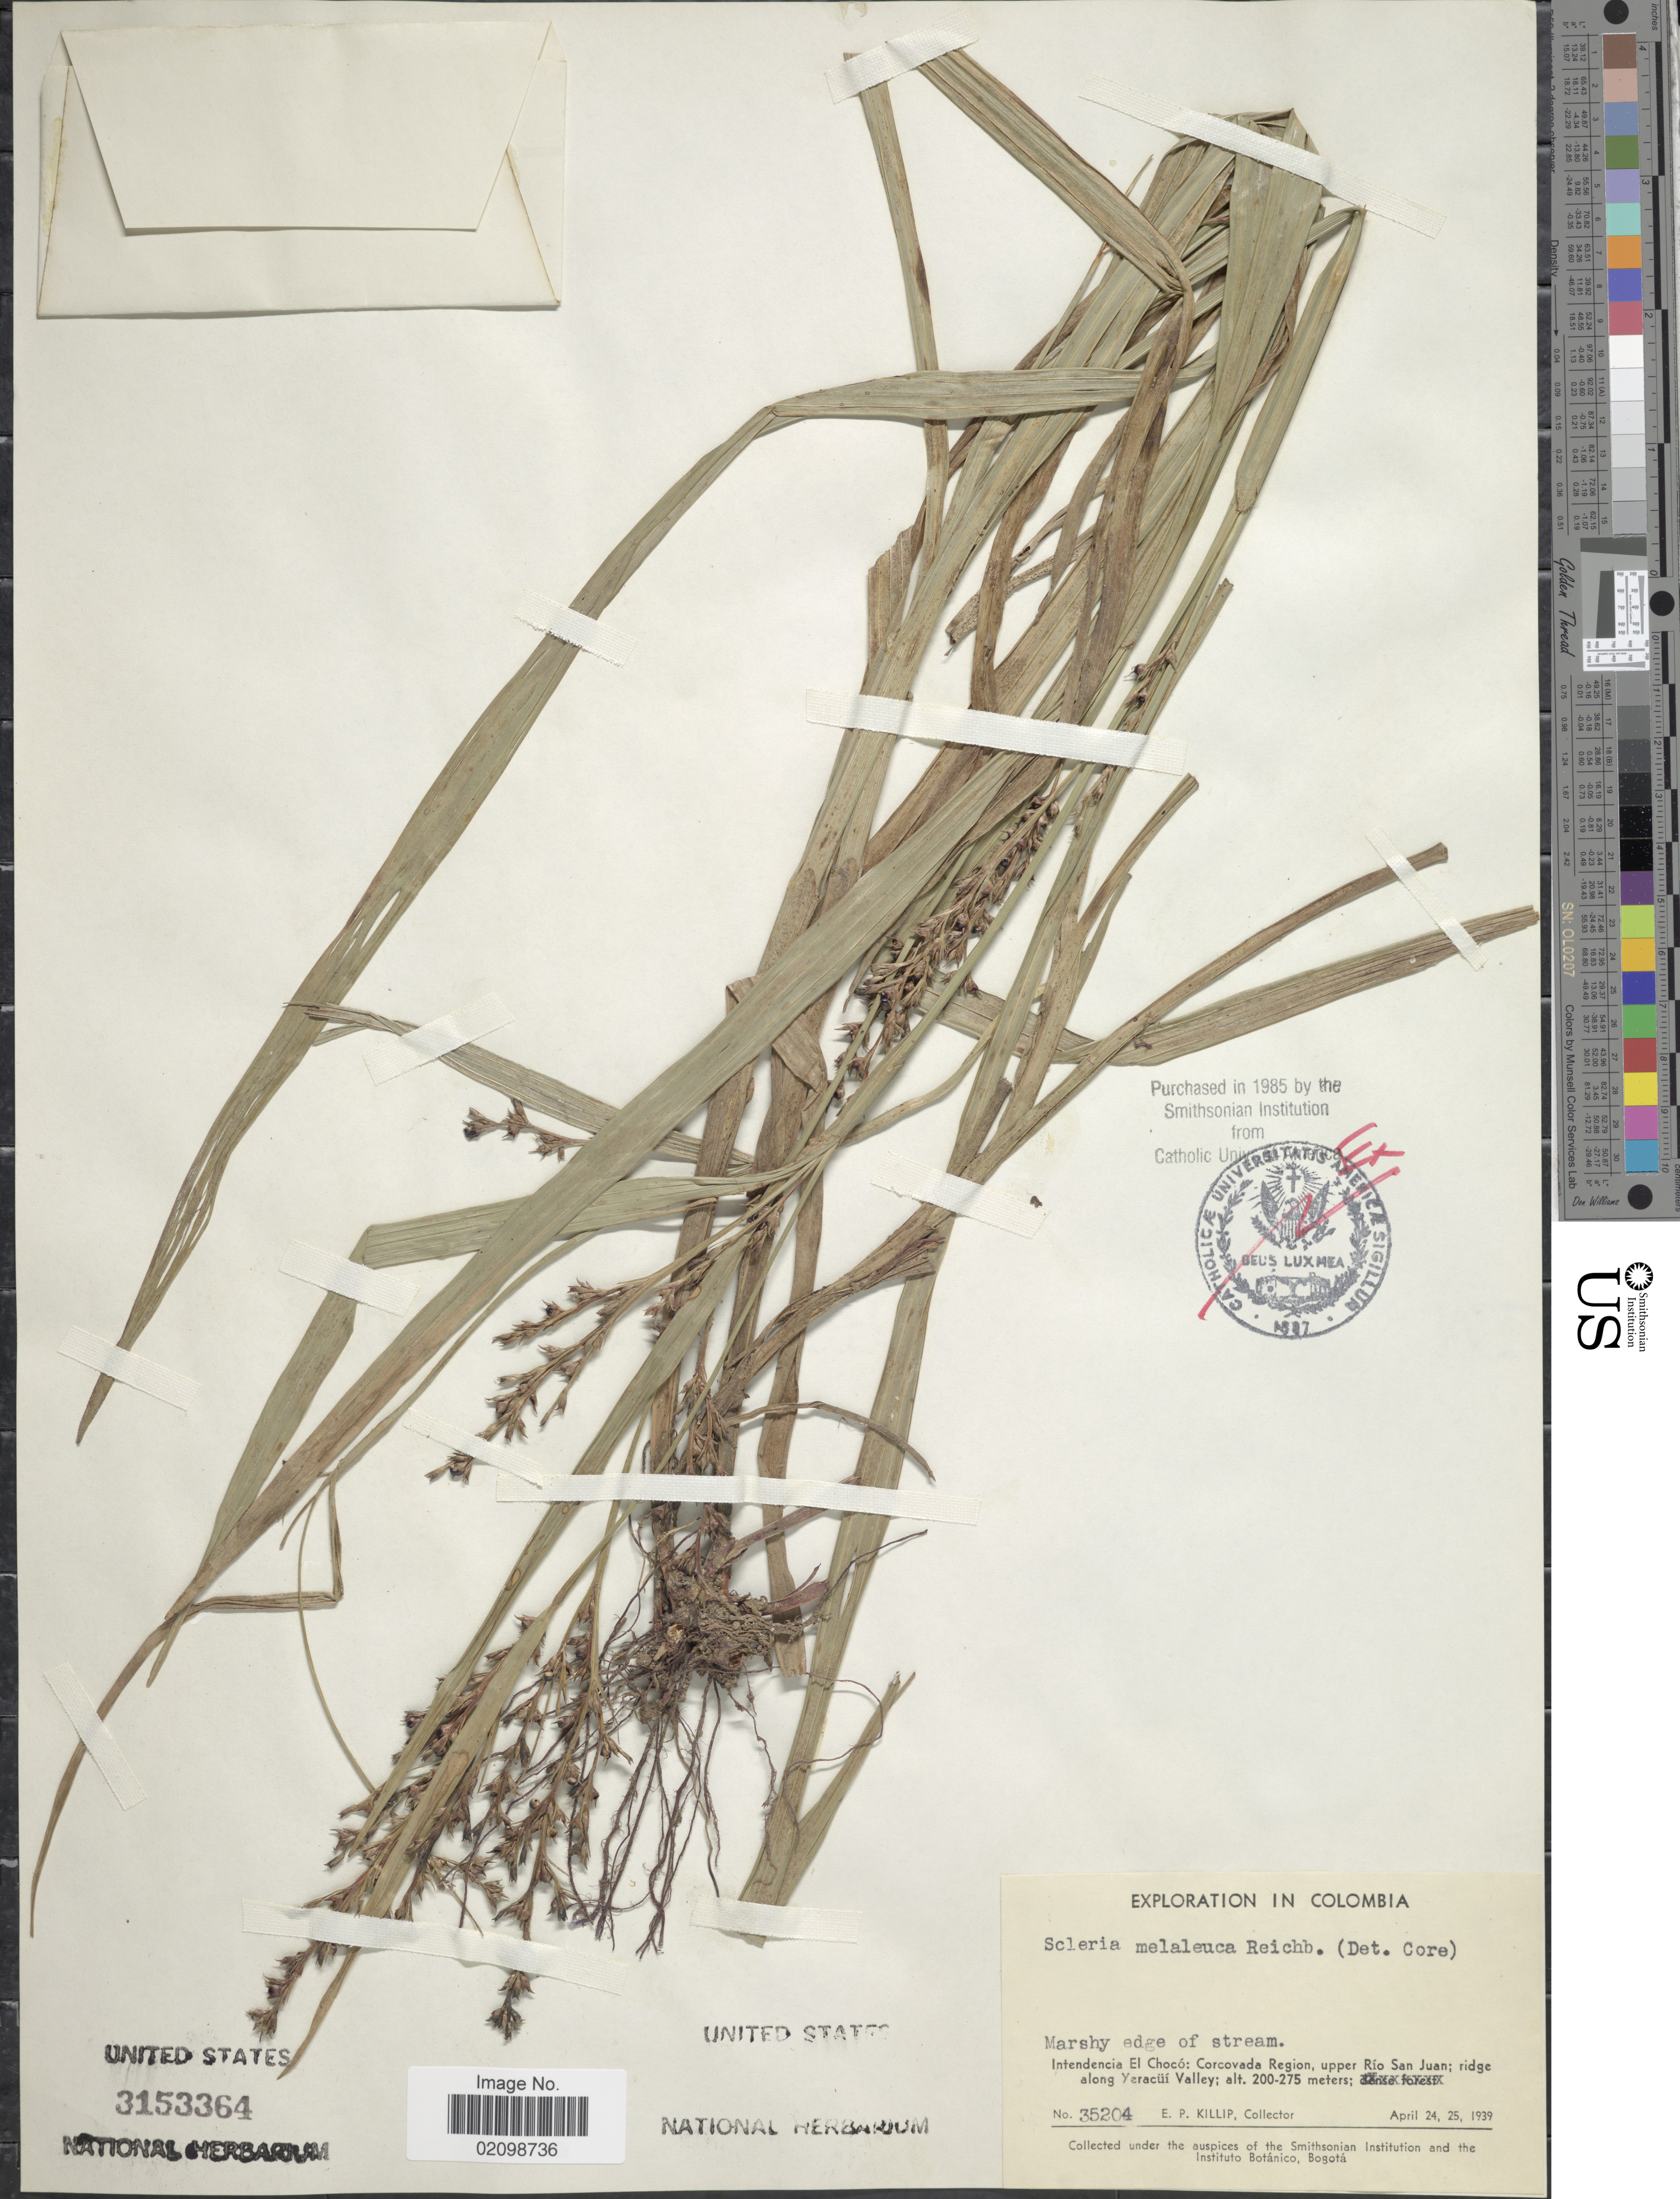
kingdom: Plantae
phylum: Tracheophyta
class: Liliopsida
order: Poales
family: Cyperaceae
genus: Scleria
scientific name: Scleria gaertneri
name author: Raddi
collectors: E. P. Killip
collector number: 35204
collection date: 1939-04-24/1939-04-25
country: Colombia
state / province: Chocó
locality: Intendencia El ChocoL Corcovado Region, Upper Rio San Juan: ridge along Yeracii Valley.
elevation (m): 200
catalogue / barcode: US 3153364